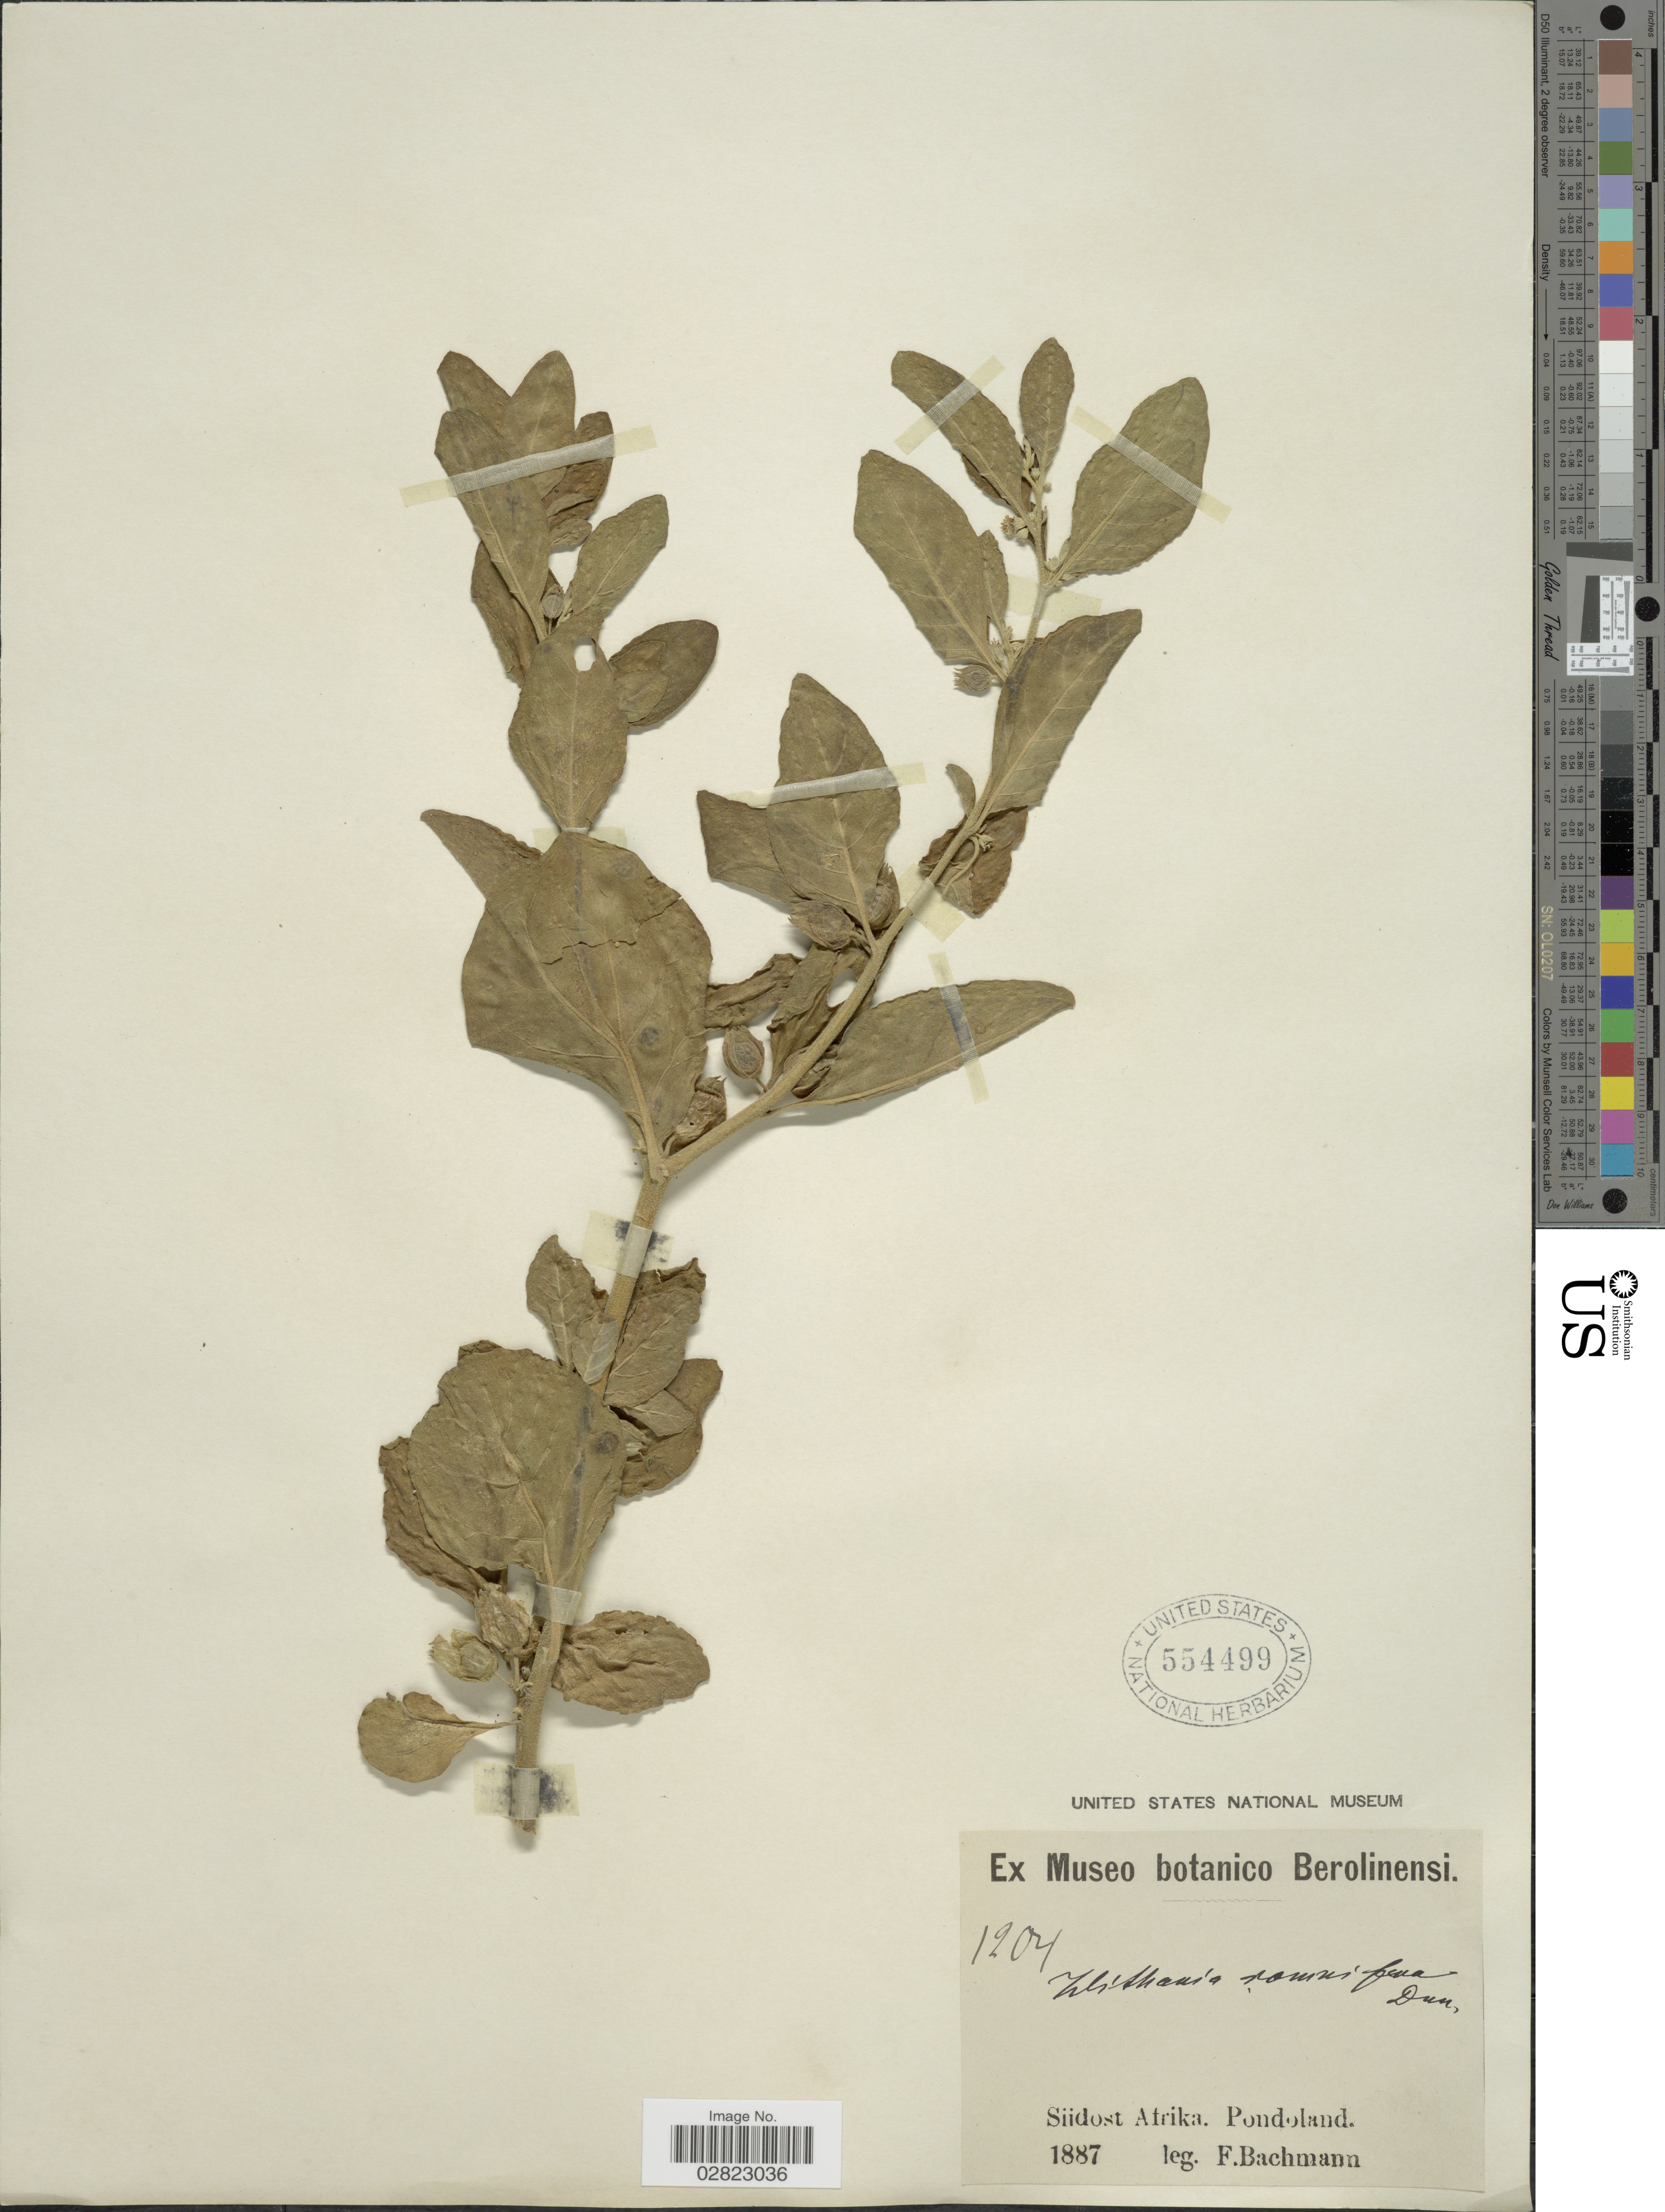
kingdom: Plantae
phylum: Tracheophyta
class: Magnoliopsida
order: Solanales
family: Solanaceae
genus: Withania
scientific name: Withania somnifera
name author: (L.) Dunal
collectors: F. E. T. Bachmann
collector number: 1204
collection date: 1887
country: South Africa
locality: Südost Afrika. Pondoland.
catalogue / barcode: US 554499